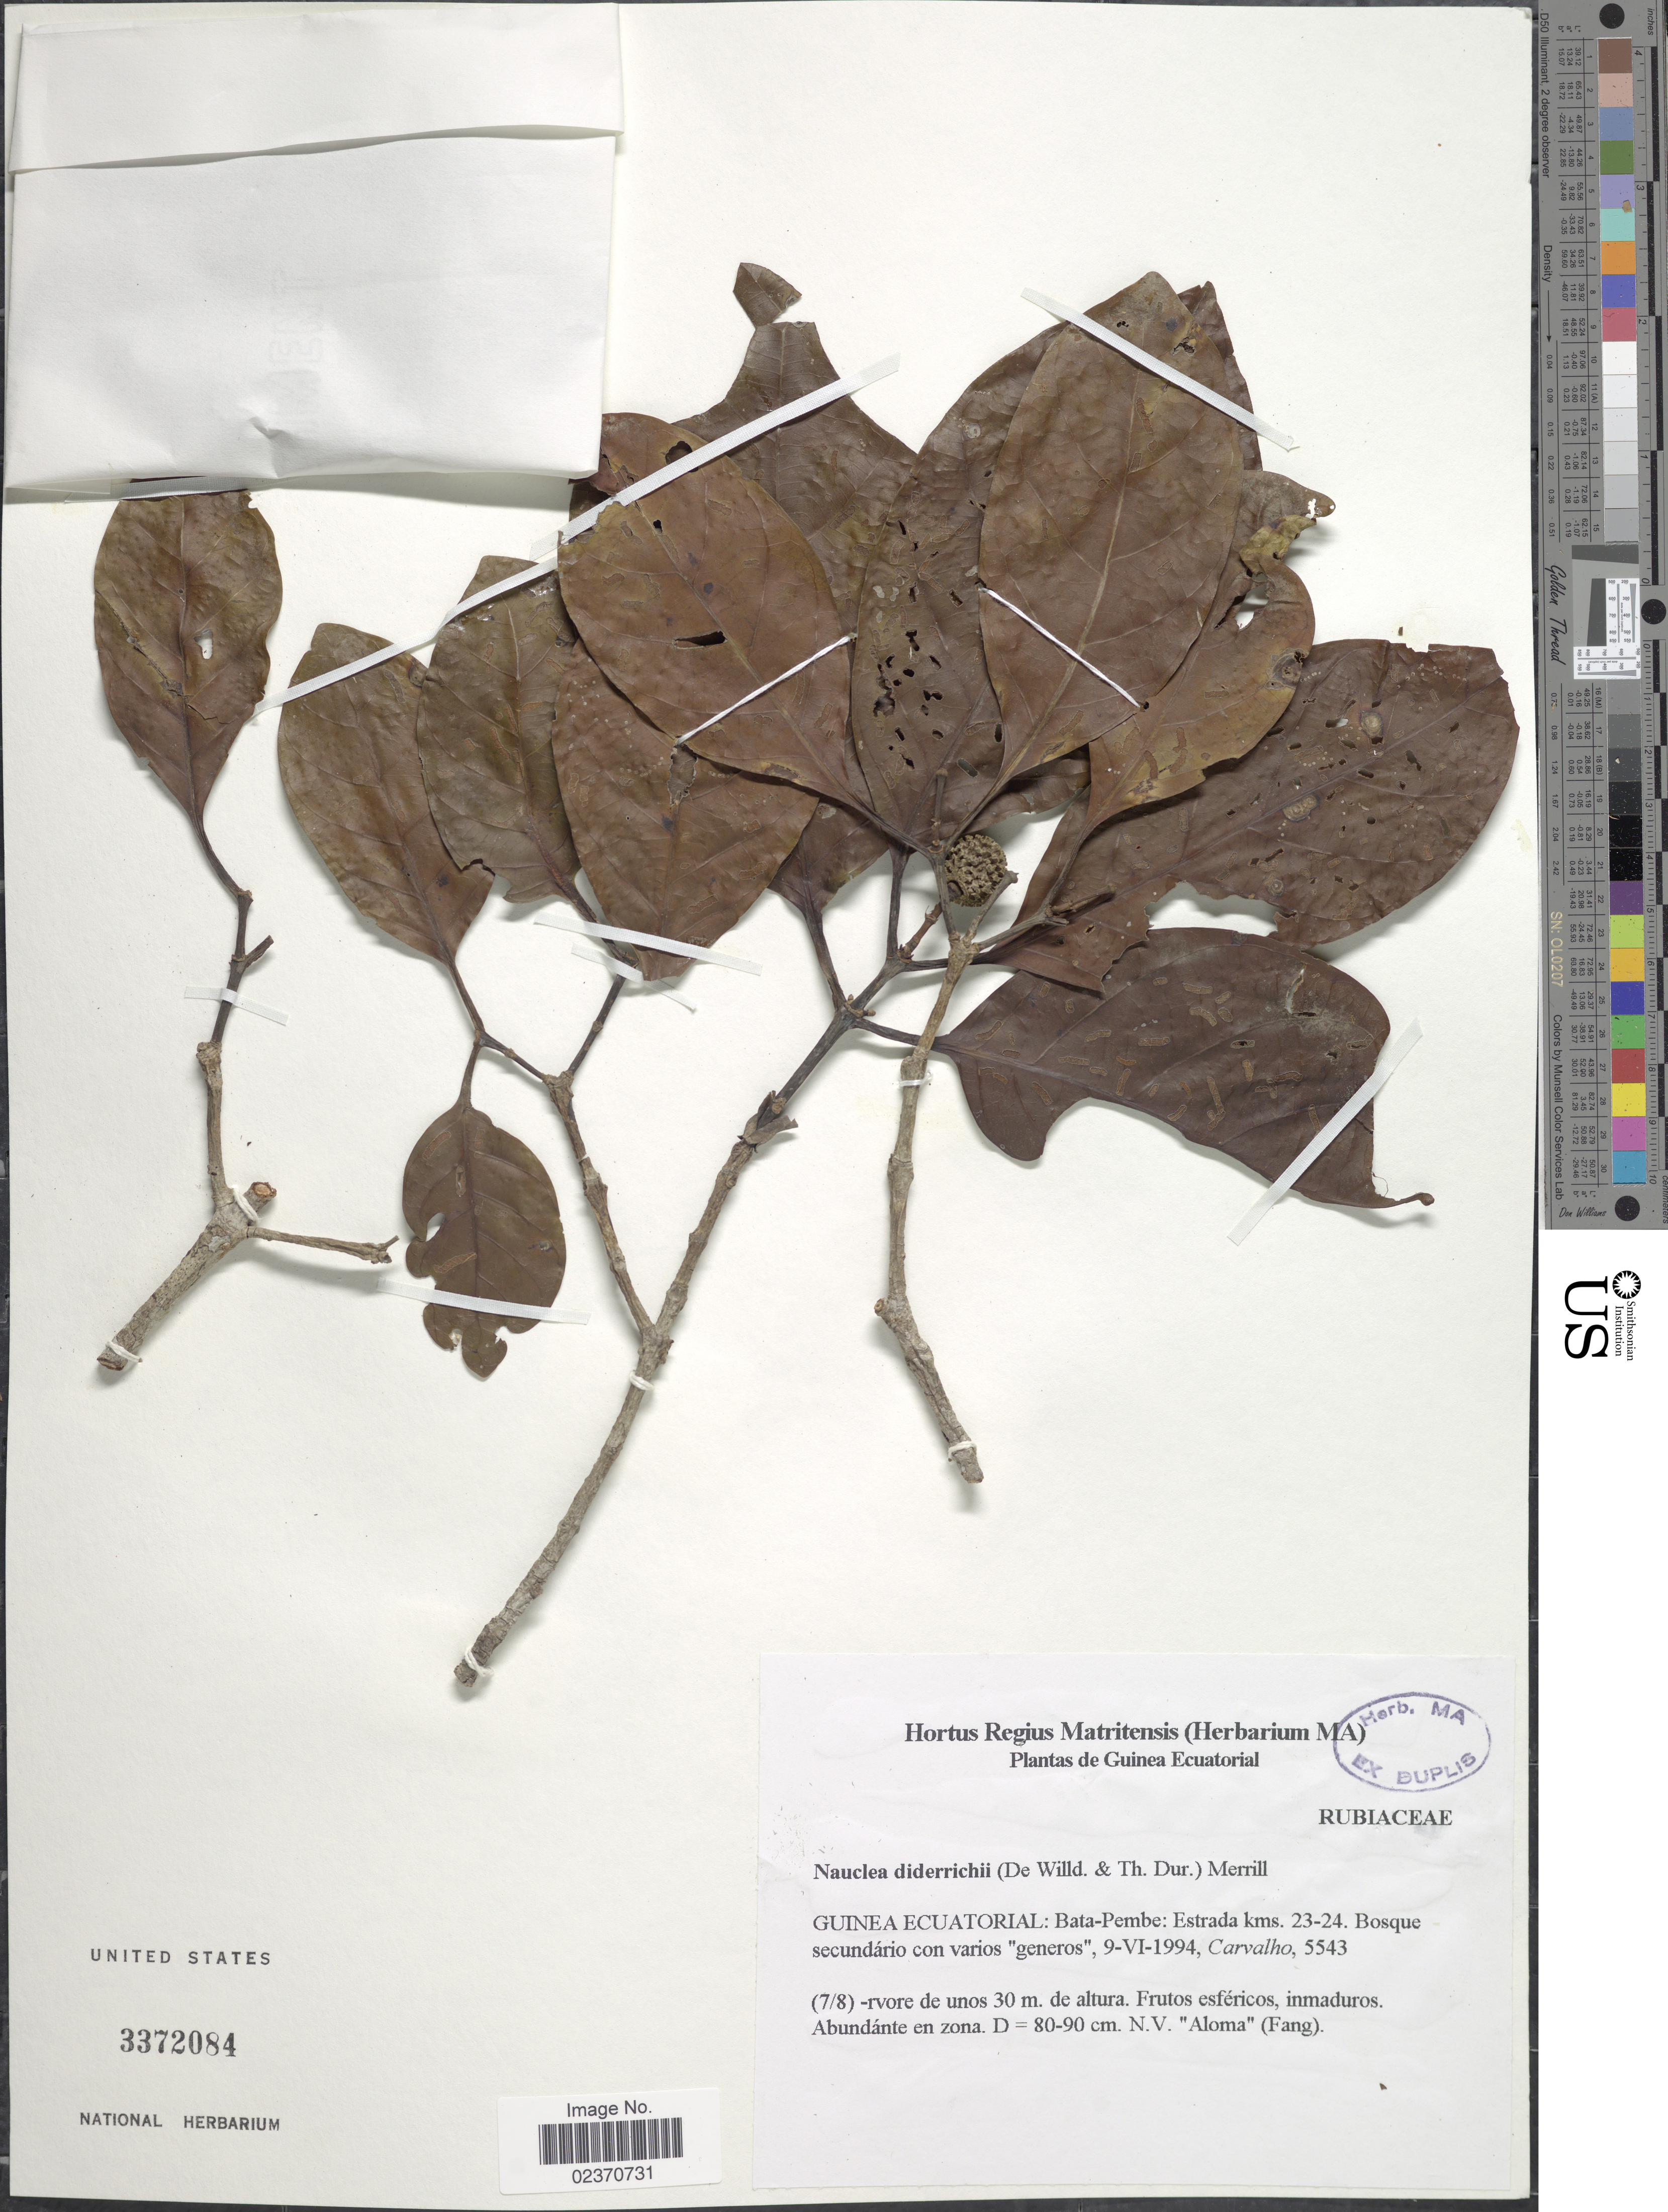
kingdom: Plantae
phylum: Tracheophyta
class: Magnoliopsida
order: Gentianales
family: Rubiaceae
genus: Nauclea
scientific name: Nauclea diderrichii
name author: (De Wild.) Merr.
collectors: Carvalho, --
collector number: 5543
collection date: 1994-06-09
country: Equatorial Guinea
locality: Guinea Ecuatorial: Bata-Pembe: Estrada kms. 23-24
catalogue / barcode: US 3372084